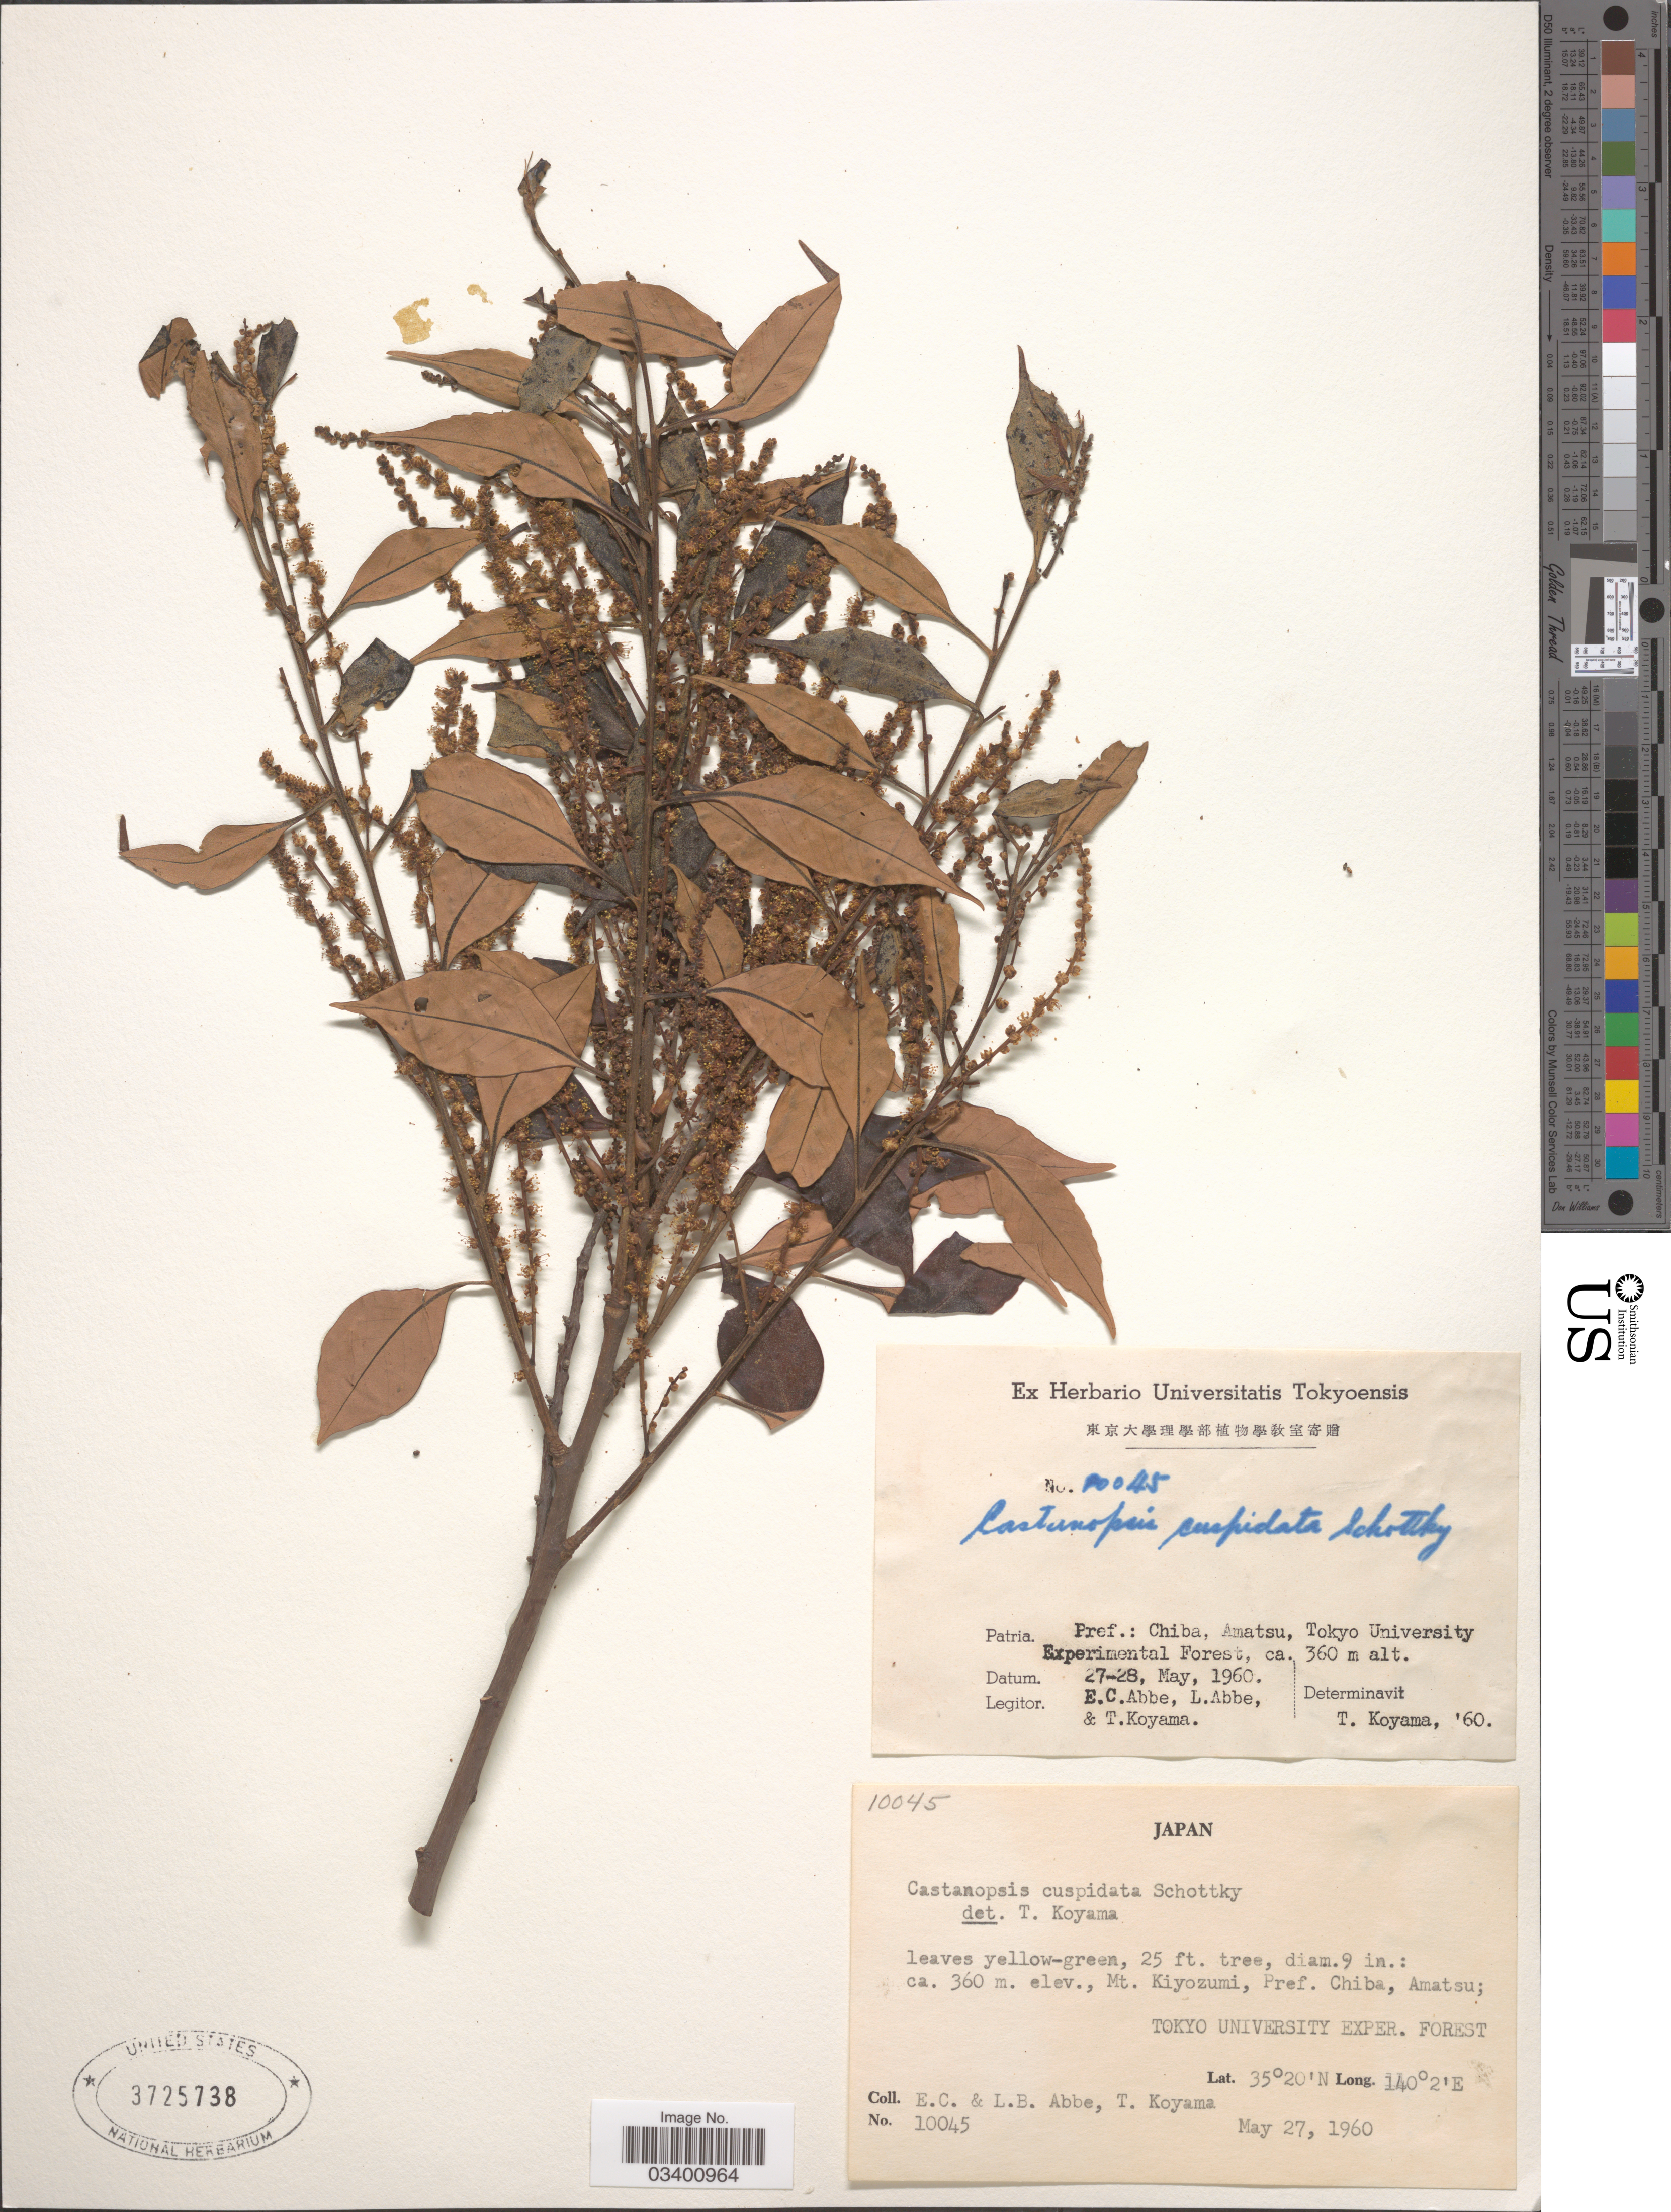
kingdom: Plantae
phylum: Tracheophyta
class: Magnoliopsida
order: Fagales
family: Fagaceae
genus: Castanopsis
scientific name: Castanopsis cuspidata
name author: (Thunb.) Schottky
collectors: E. C. Abbe, L. B. Abbe & T. Koyama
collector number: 10045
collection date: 1960-05-27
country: Japan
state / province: Tiba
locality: Mt. Kiyozumi, Pref.: Chiba, Amatsu, Tokyo University Experimental Forest.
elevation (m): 360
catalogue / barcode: US 3725738